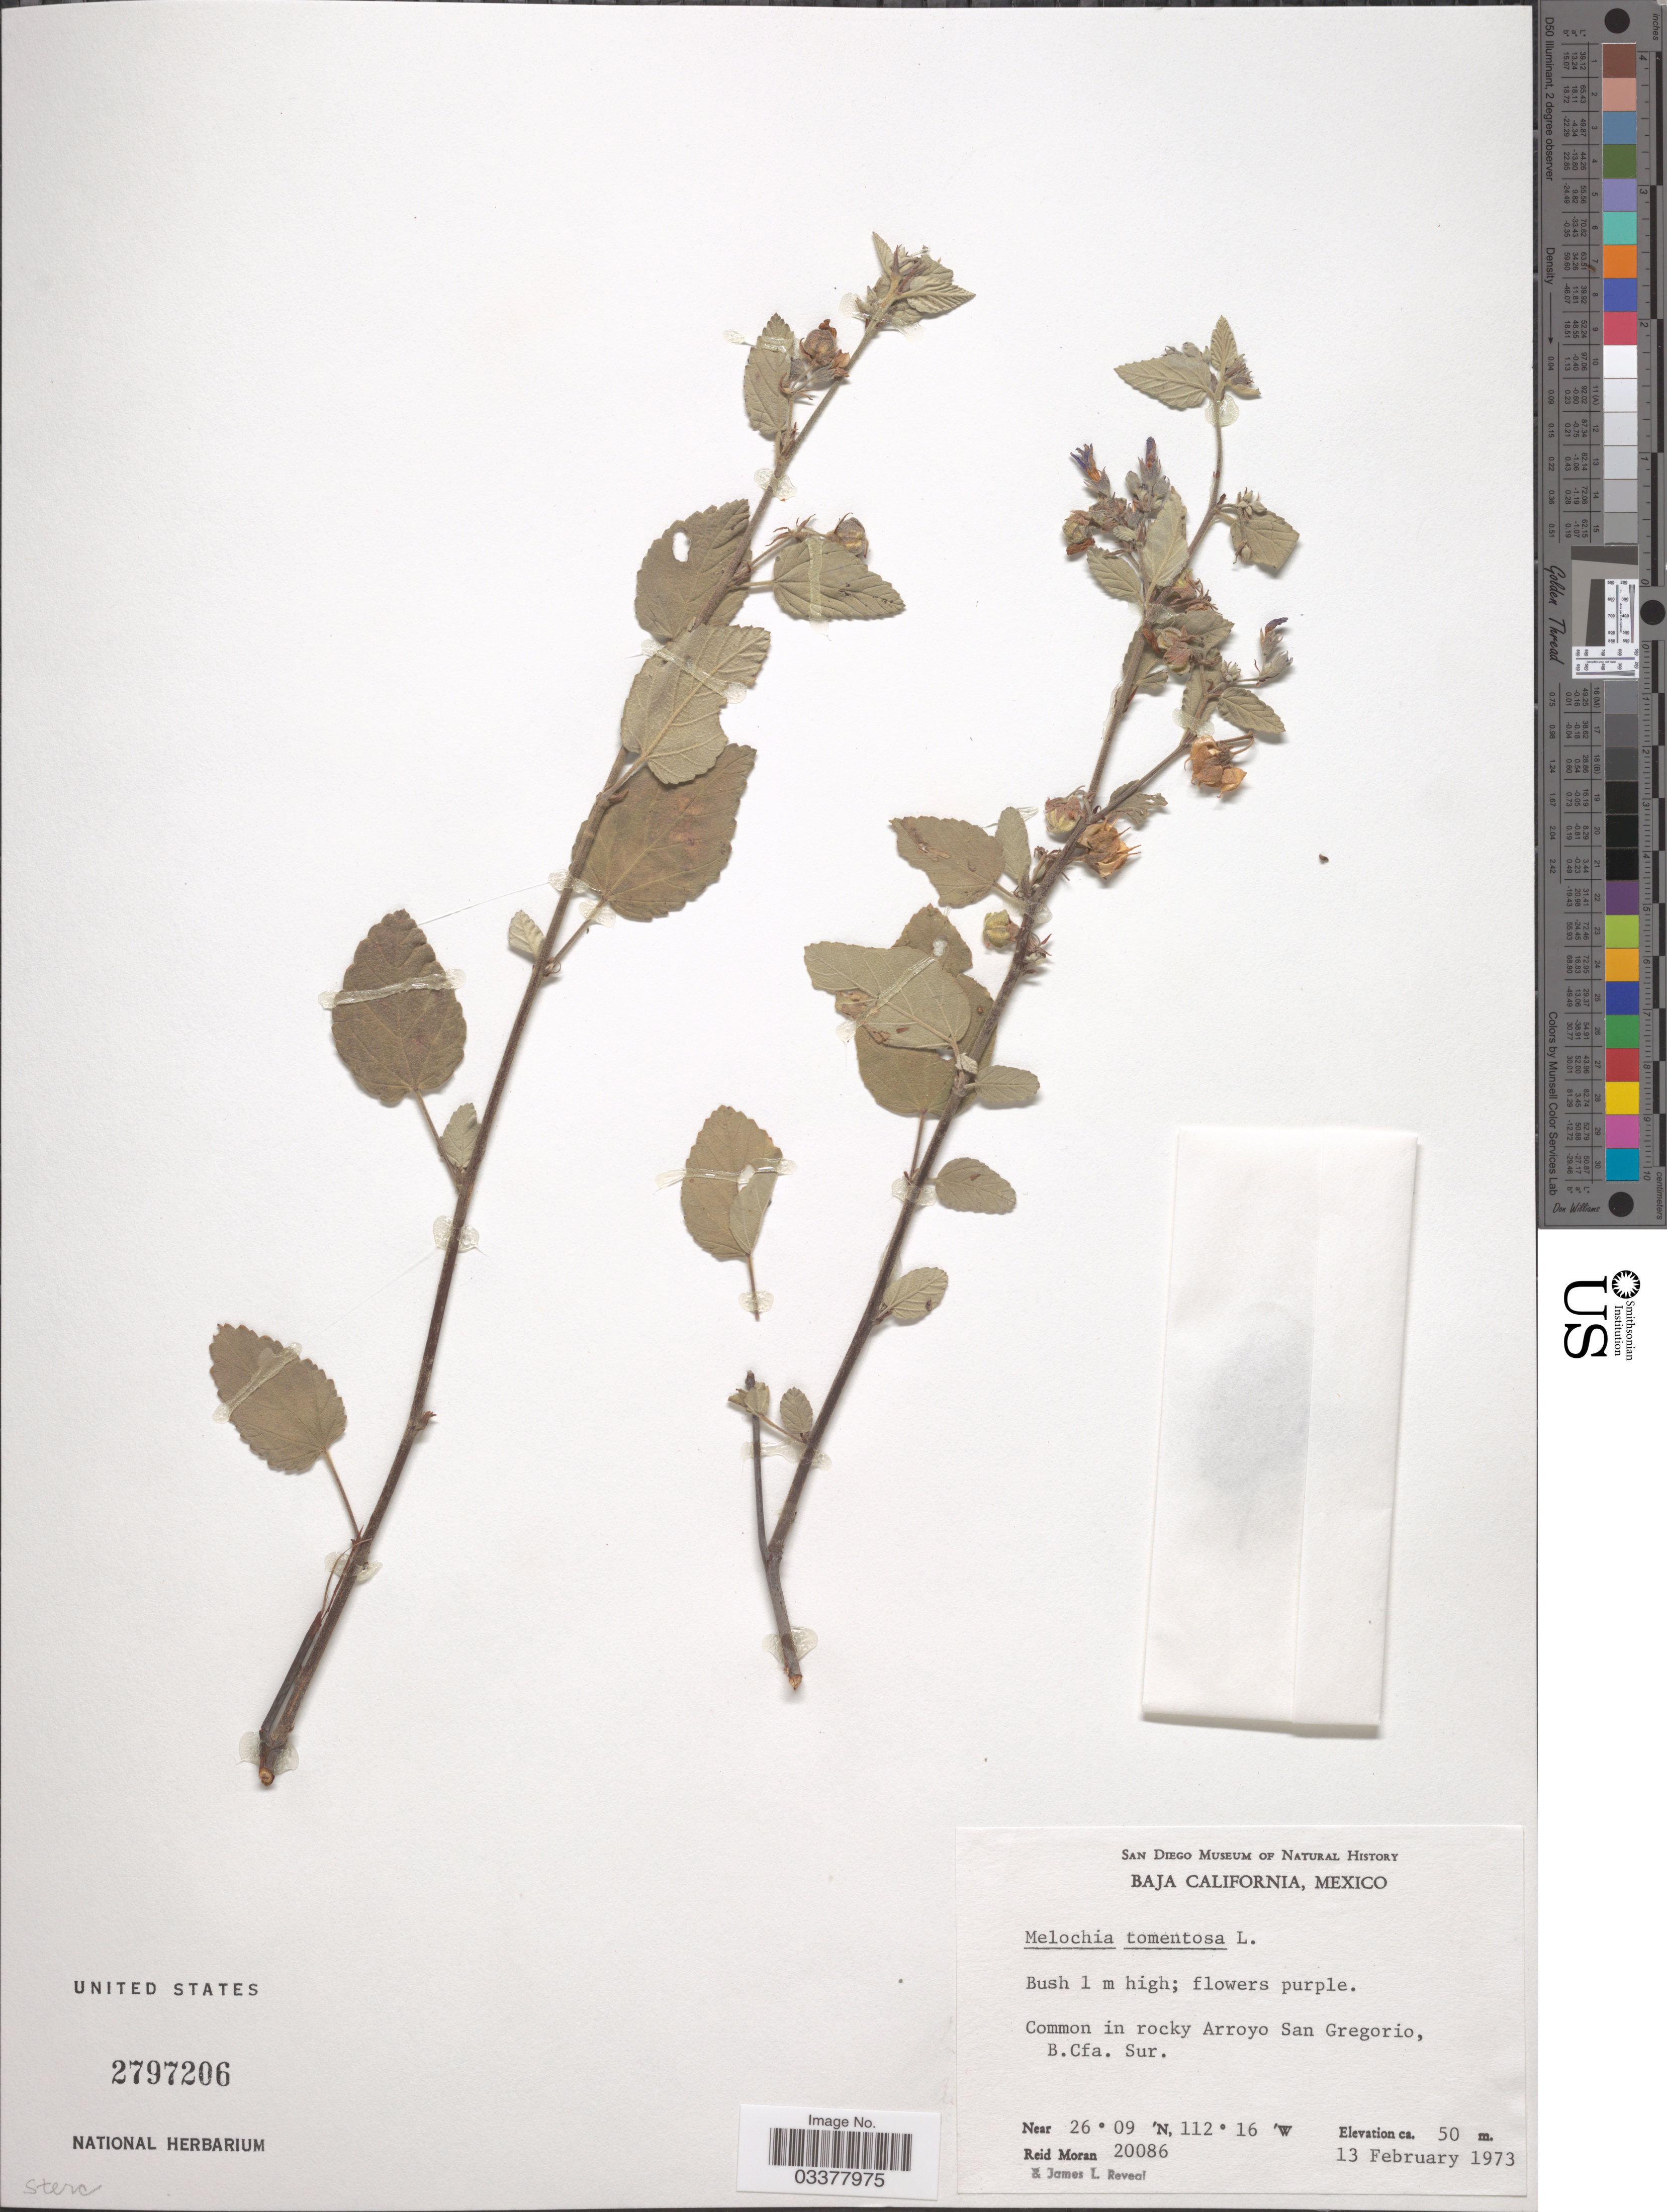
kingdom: Plantae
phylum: Tracheophyta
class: Magnoliopsida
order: Malvales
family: Malvaceae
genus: Melochia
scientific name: Melochia tomentosa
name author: L.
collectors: R. Moran & J. L. Reveal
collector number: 20086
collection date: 1973-02-13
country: Mexico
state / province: Baja California Sur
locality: Common in rocky Arroyo San Gregorio.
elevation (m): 50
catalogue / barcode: US 2797206